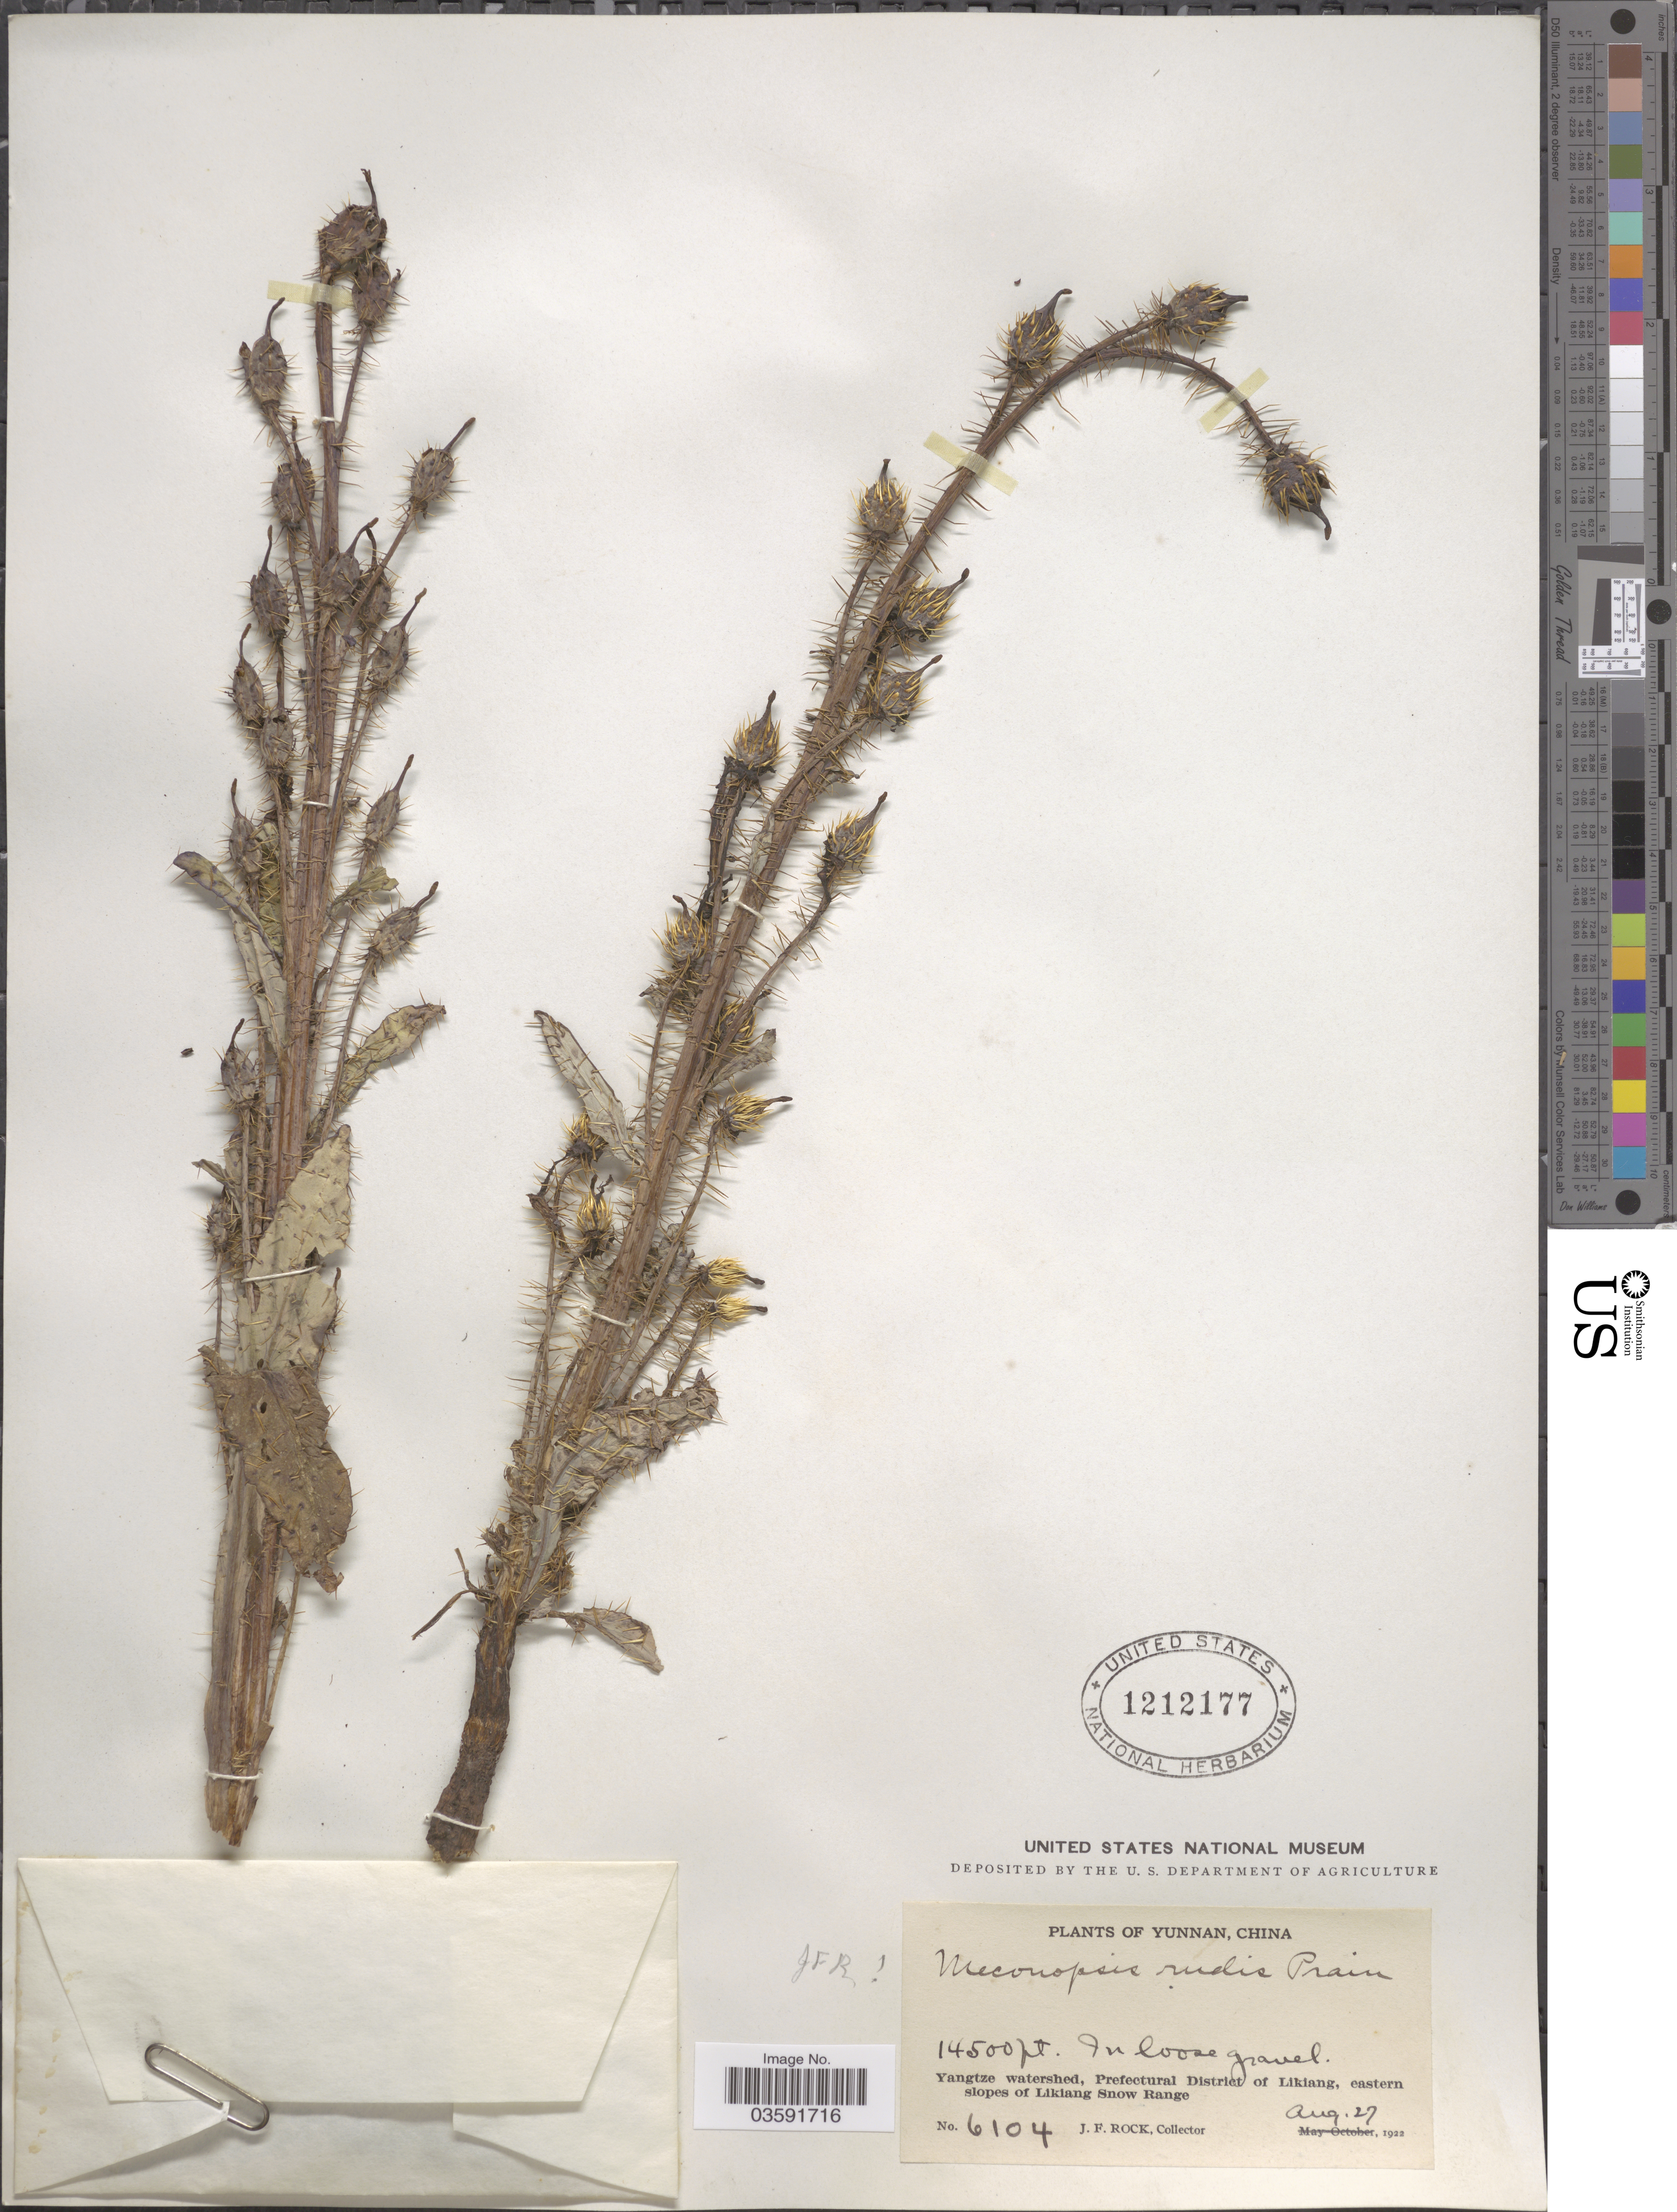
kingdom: Plantae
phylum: Tracheophyta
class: Magnoliopsida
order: Ranunculales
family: Papaveraceae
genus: Meconopsis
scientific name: Meconopsis rudis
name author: (Prain) Prain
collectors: J. Rock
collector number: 6104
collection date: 1922-08-27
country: China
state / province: Yunnan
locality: Yangtze watershed, Prefectural District of Likiang, eastern slopes of Likiang Snow Range.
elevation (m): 4420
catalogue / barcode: US 1212177